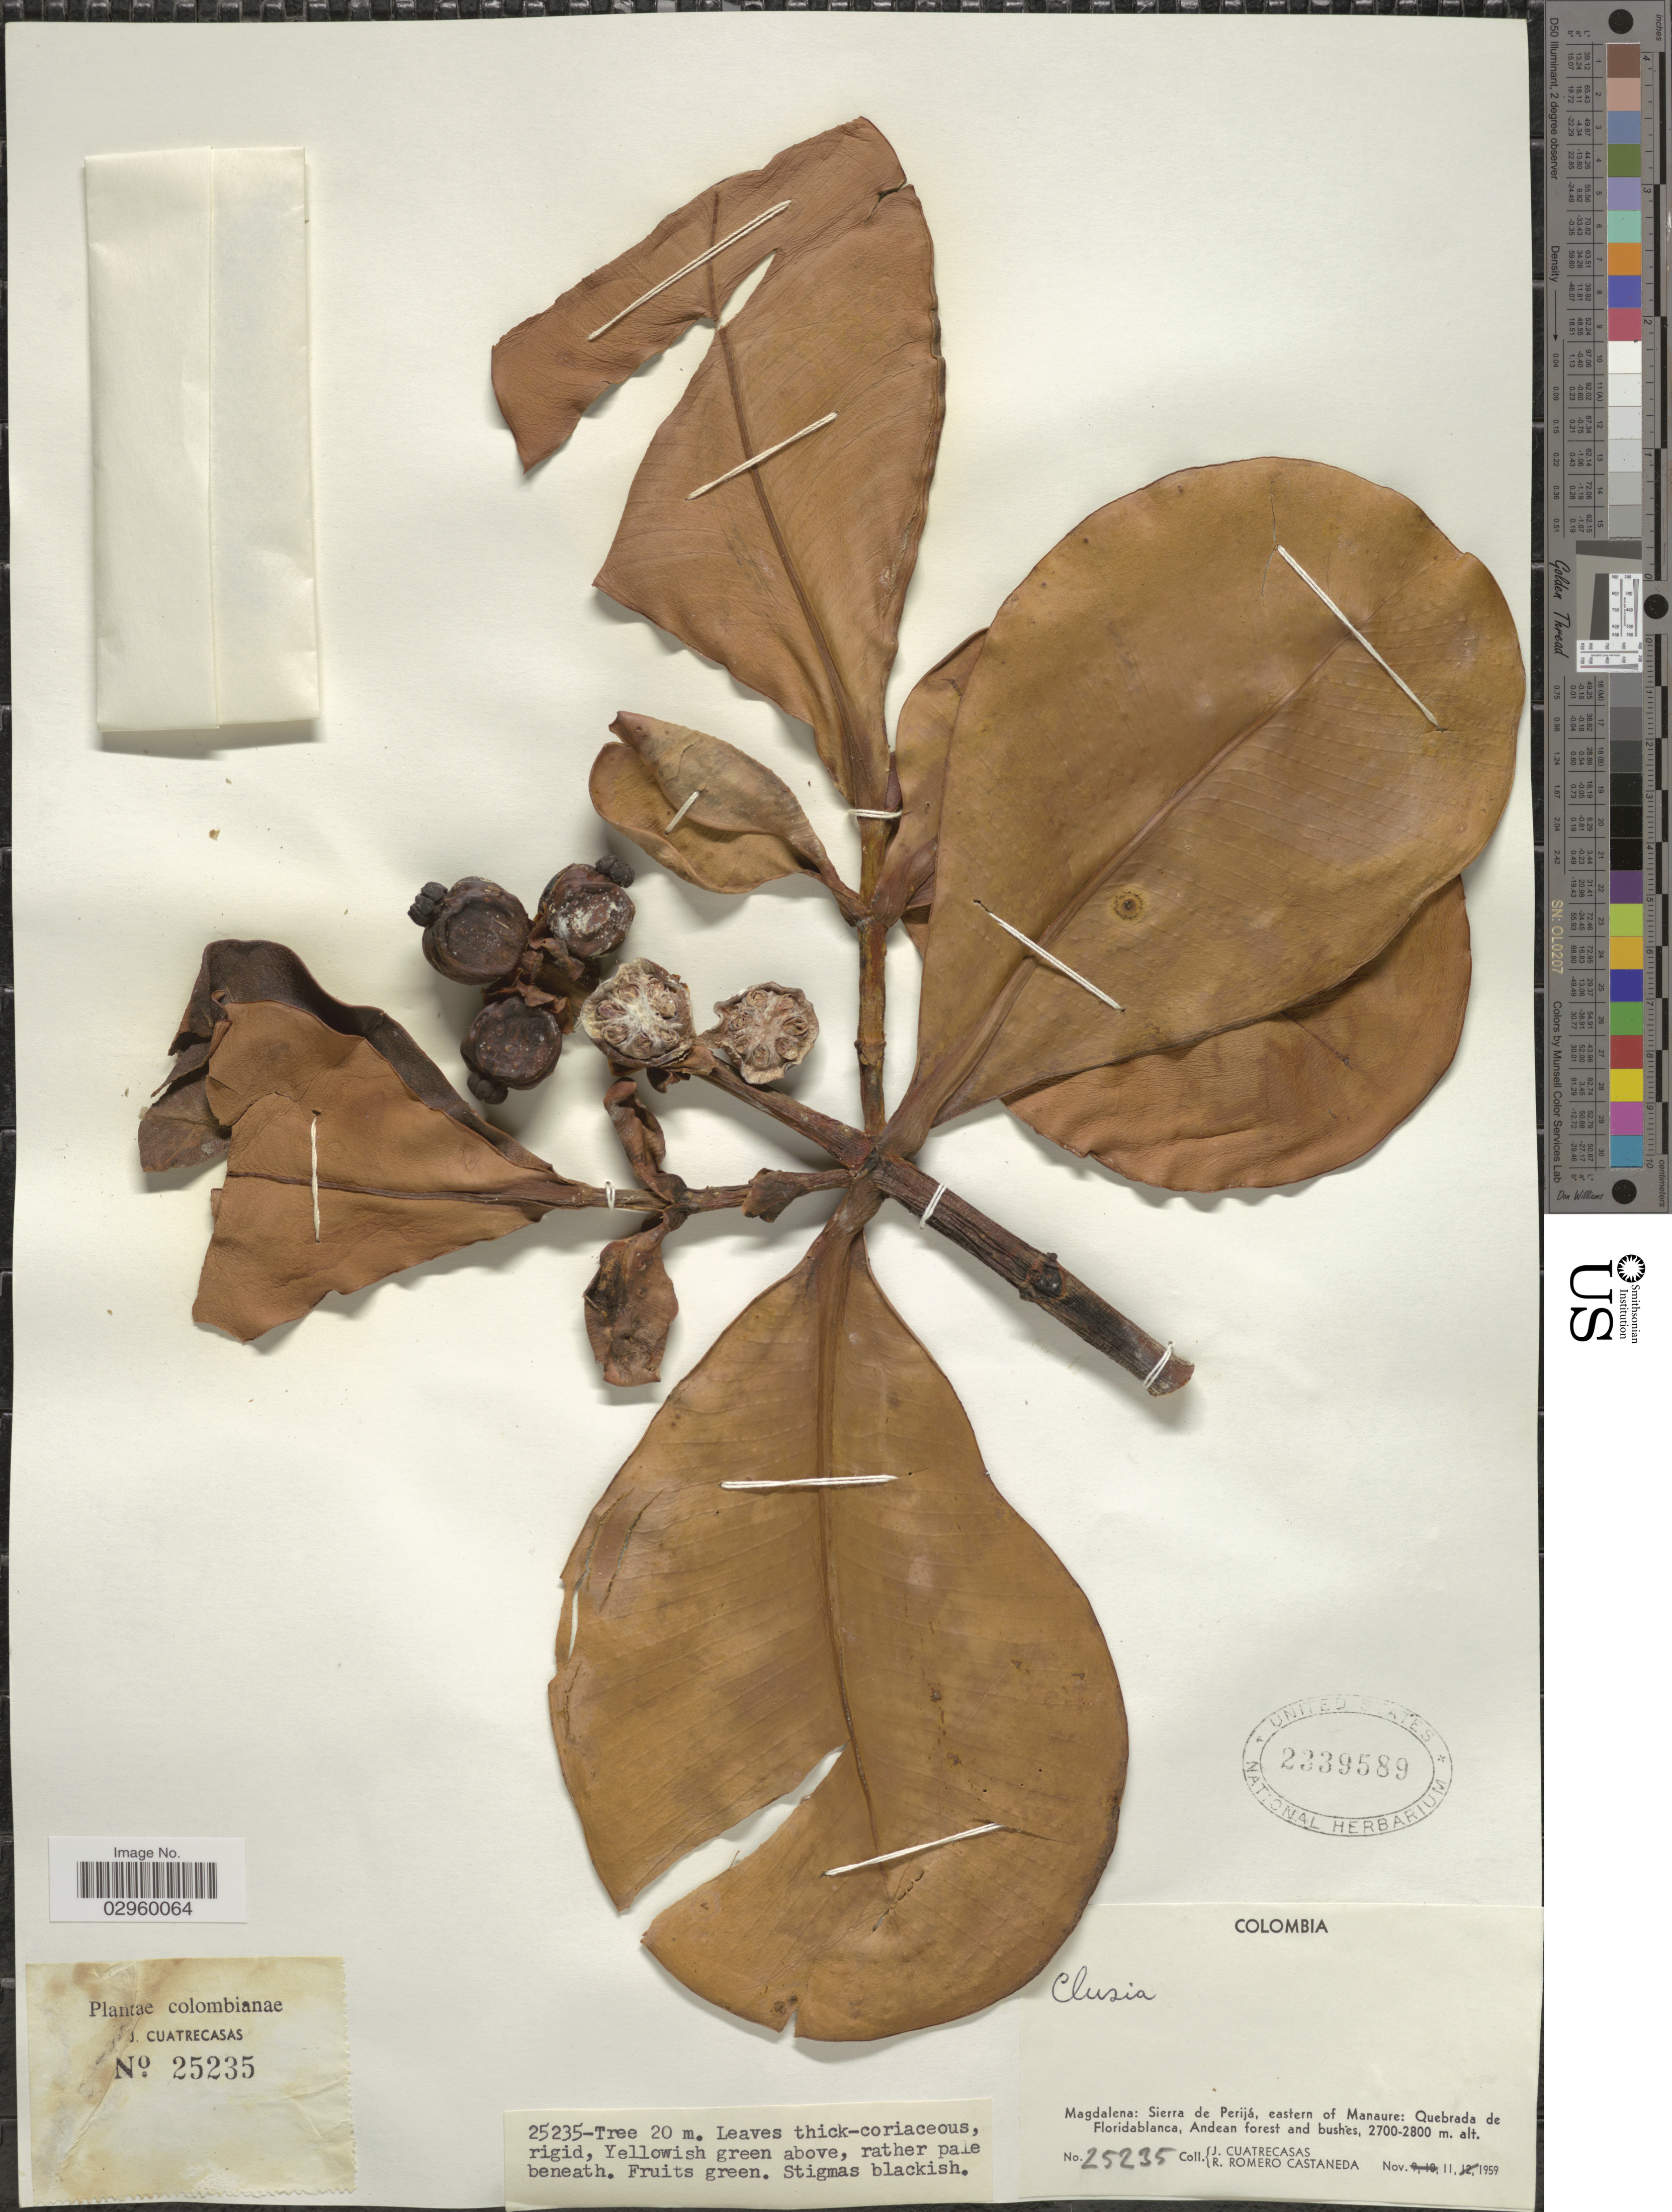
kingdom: Plantae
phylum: Tracheophyta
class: Magnoliopsida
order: Malpighiales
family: Clusiaceae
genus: Clusia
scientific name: Clusia sp.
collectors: J. Cuatrecasas & R. Romero Castañeda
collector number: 25235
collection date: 1959-11-11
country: Colombia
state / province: Magdalena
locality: Sierra de Perijá, eastern of Manaure: Quebrada de Floridablanca, Andean forests and bushès.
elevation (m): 2700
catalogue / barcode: US 2339589